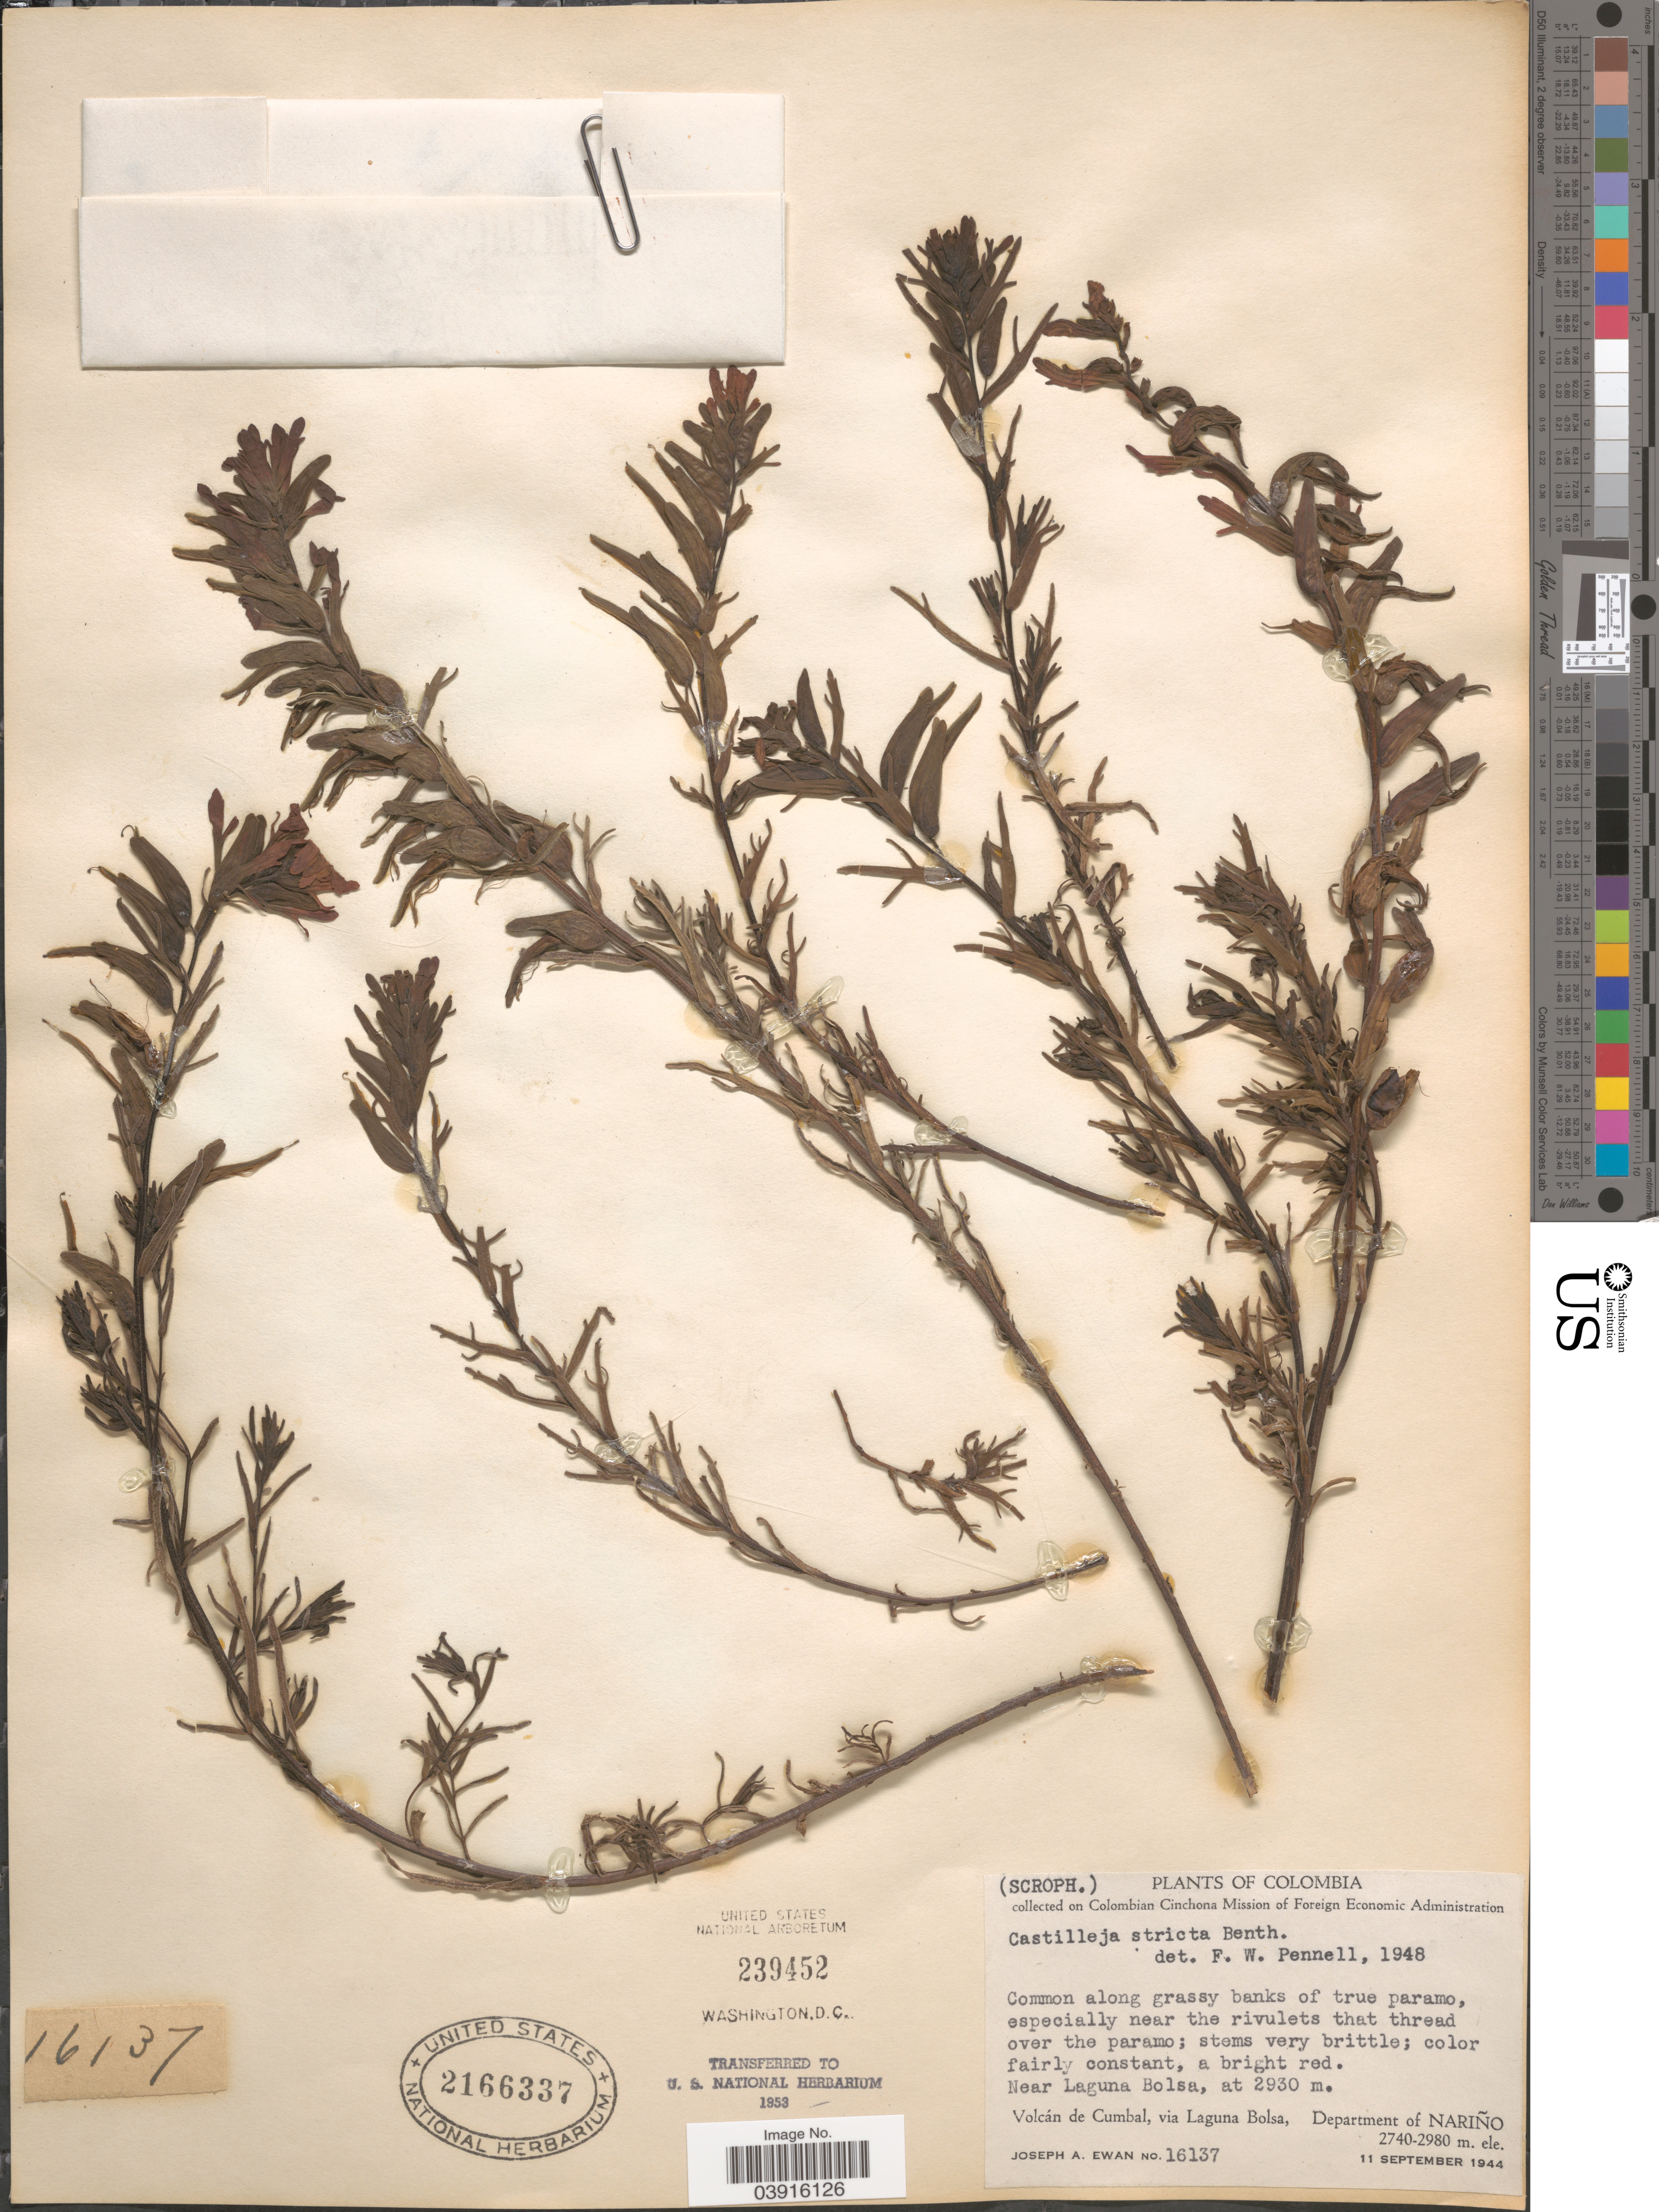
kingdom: Plantae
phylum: Tracheophyta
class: Magnoliopsida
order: Lamiales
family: Orobanchaceae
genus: Castilleja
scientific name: Castilleja fissifolia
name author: L. f.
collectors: J. A. Ewan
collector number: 16137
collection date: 1944-09-11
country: Colombia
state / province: Nariño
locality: Near Laguna Bolsa. Volcán de Cumbal, via Laguna Bolsa, Department of Nariño.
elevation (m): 2930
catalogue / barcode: US 2166337